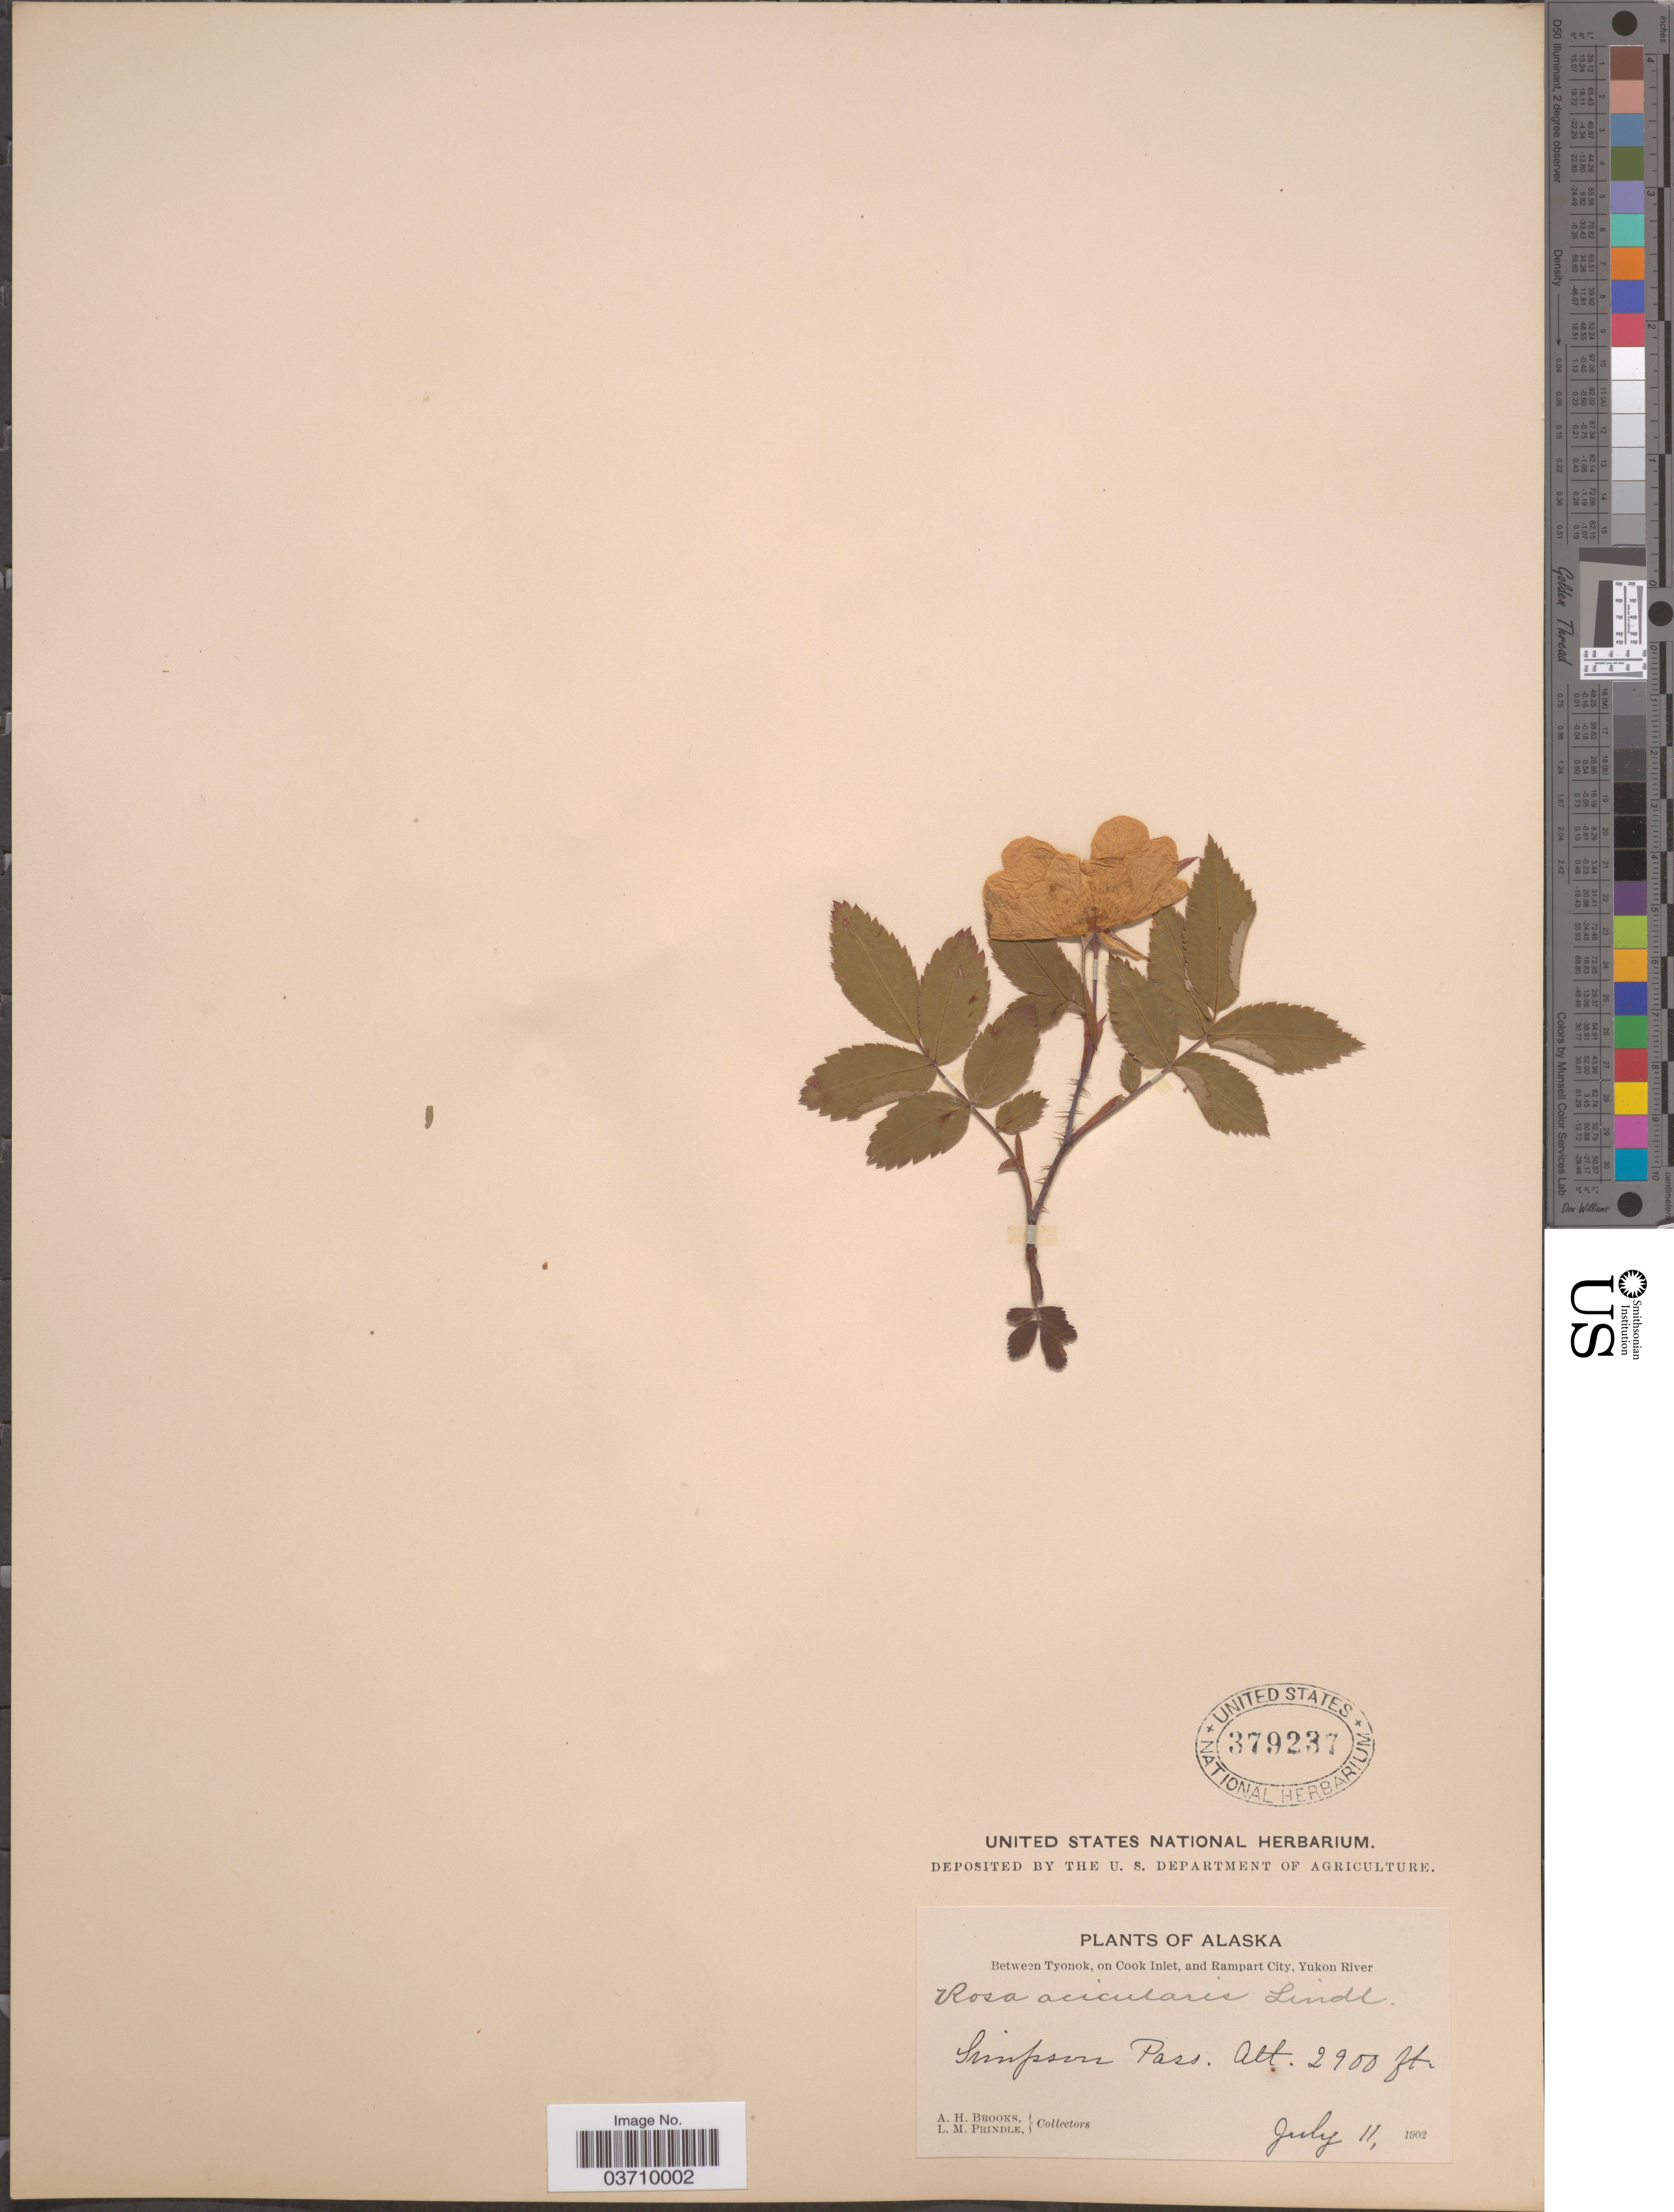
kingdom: Plantae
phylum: Tracheophyta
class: Magnoliopsida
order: Rosales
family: Rosaceae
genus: Rosa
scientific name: Rosa acicularis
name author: Lindl.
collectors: A. Brooks & L. Prindle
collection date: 1902-07-11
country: United States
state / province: Alaska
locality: Between Tyonok, on Cook Inlet, and Rampart City, Yukon River. Simpson Pass.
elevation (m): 884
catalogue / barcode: US 379237